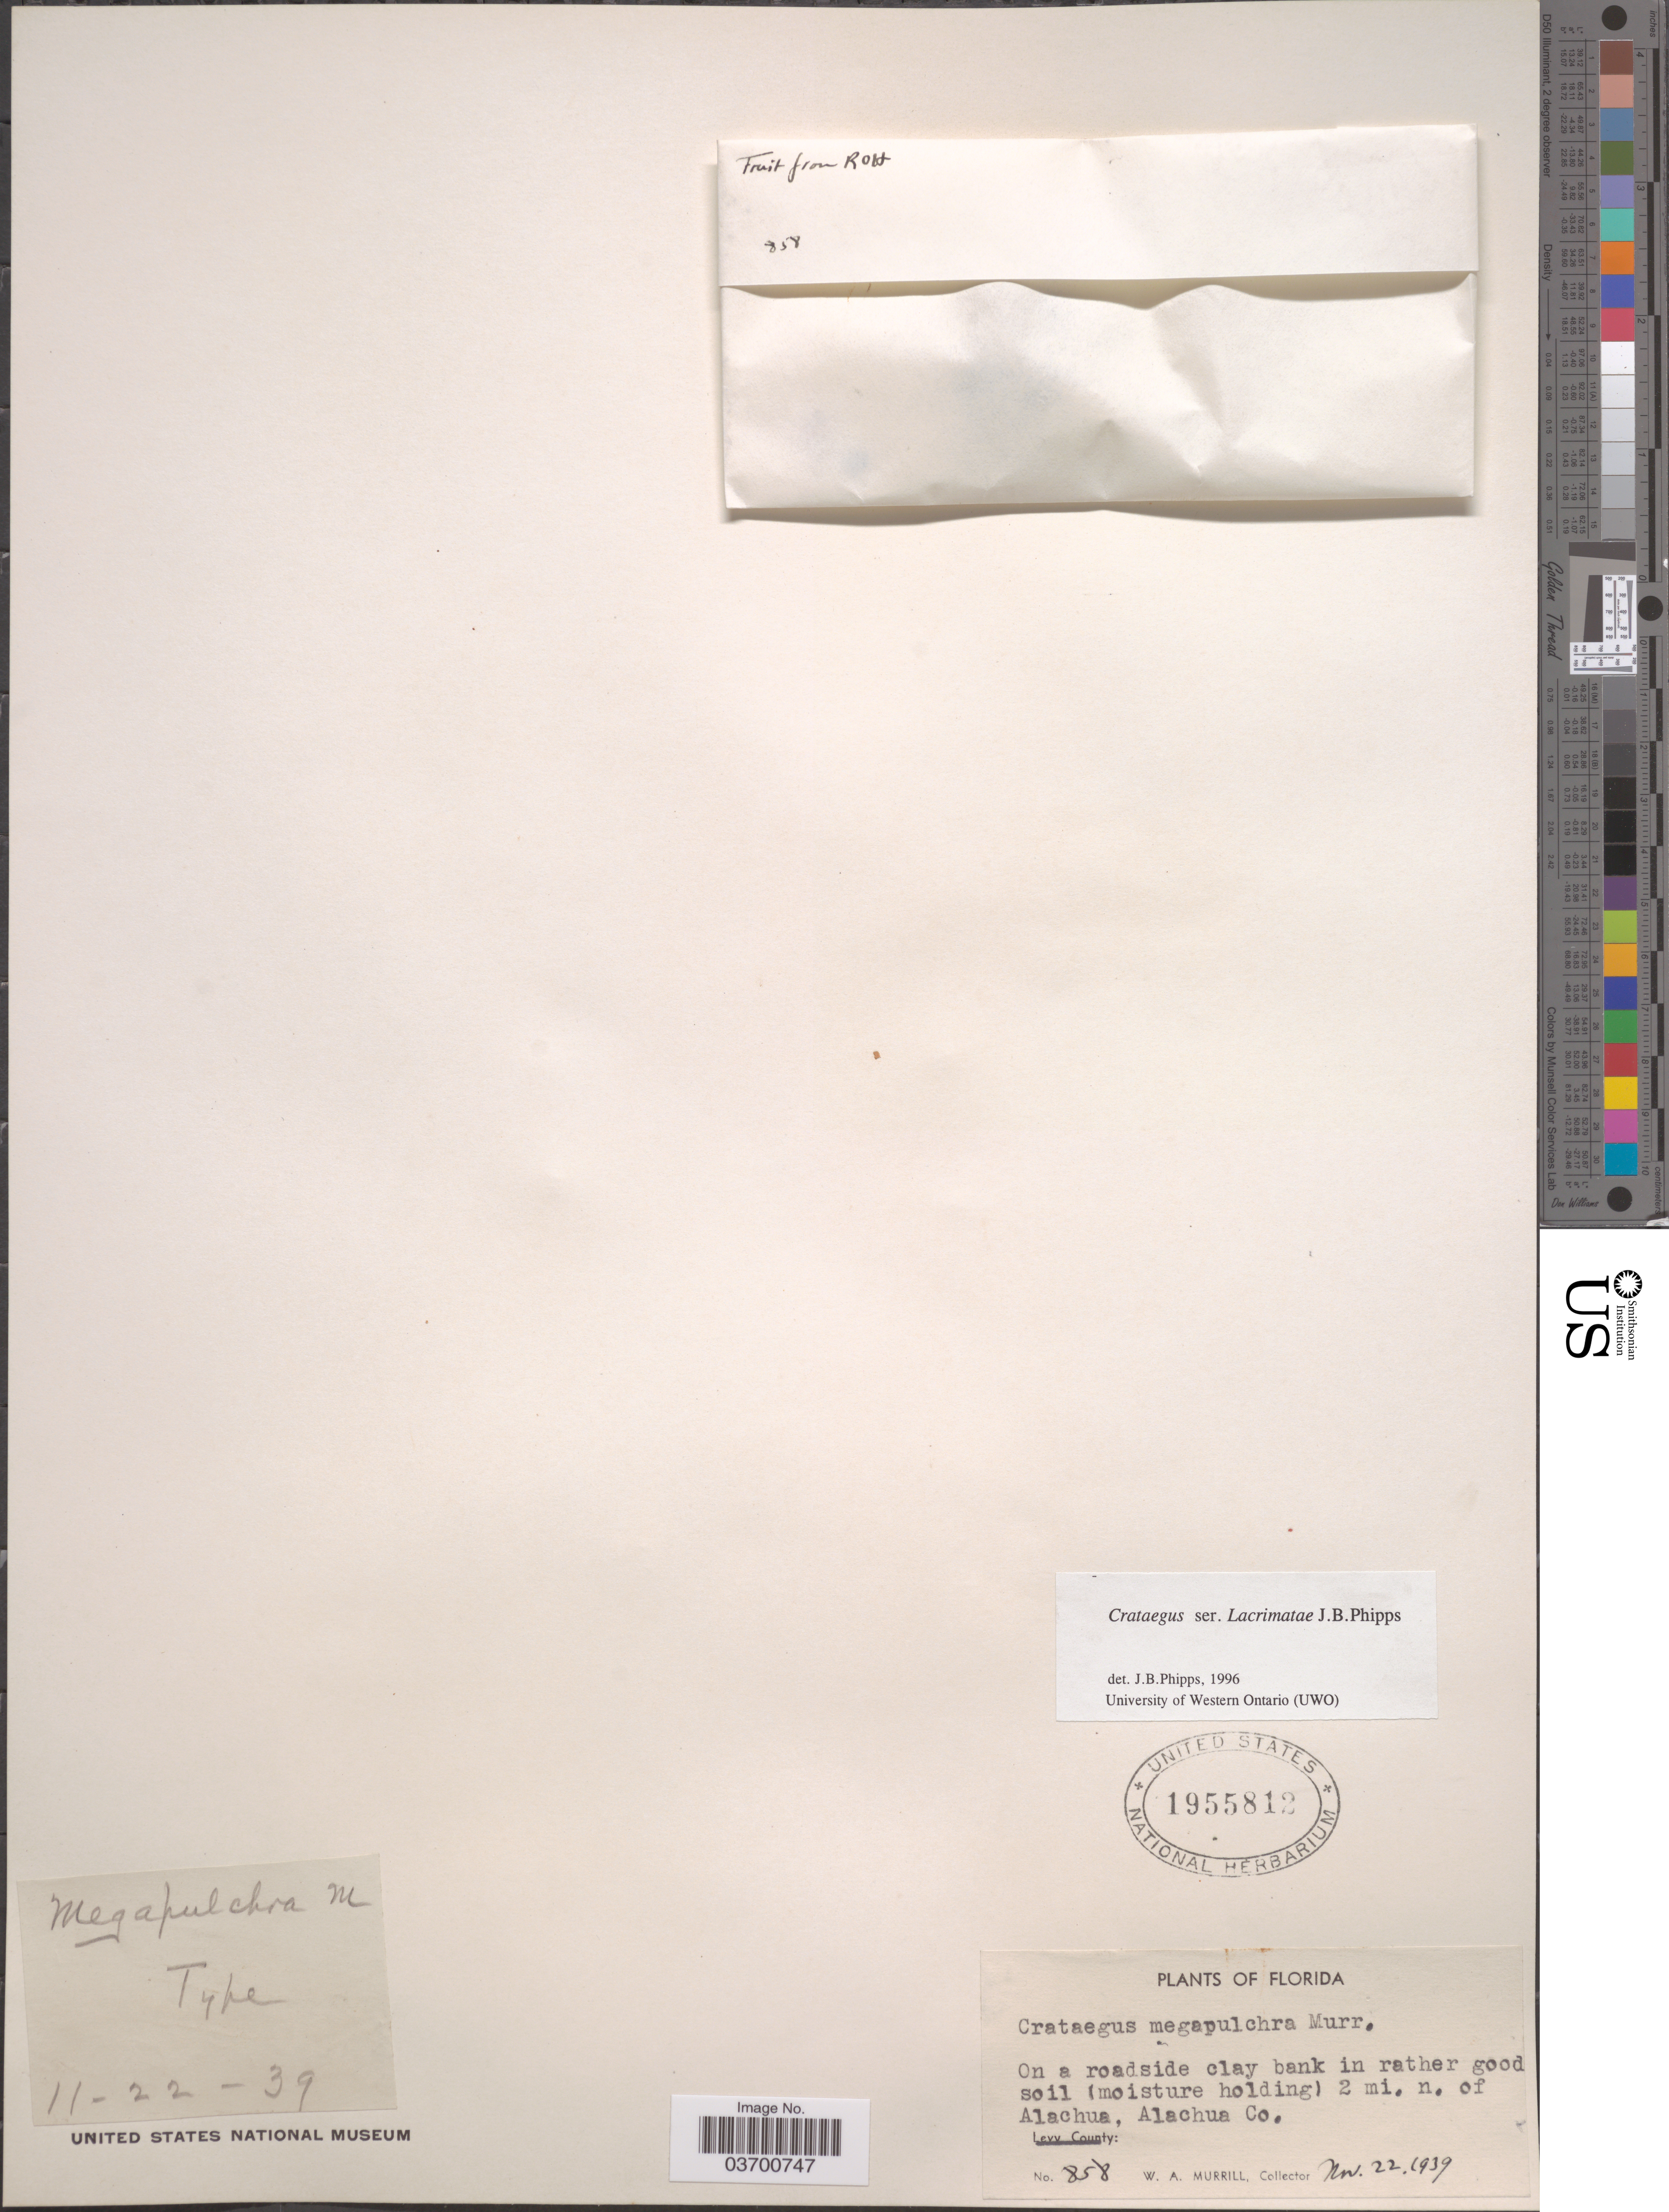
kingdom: Plantae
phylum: Tracheophyta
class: Magnoliopsida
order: Rosales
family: Rosaceae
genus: Crataegus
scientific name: Crataegus megapulchra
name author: Murrill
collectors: W. A. Murrill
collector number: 858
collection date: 1939-11-22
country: United States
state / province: Florida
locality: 2 mi. n. of Alachua, Alachua Co.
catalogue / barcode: US 1955812